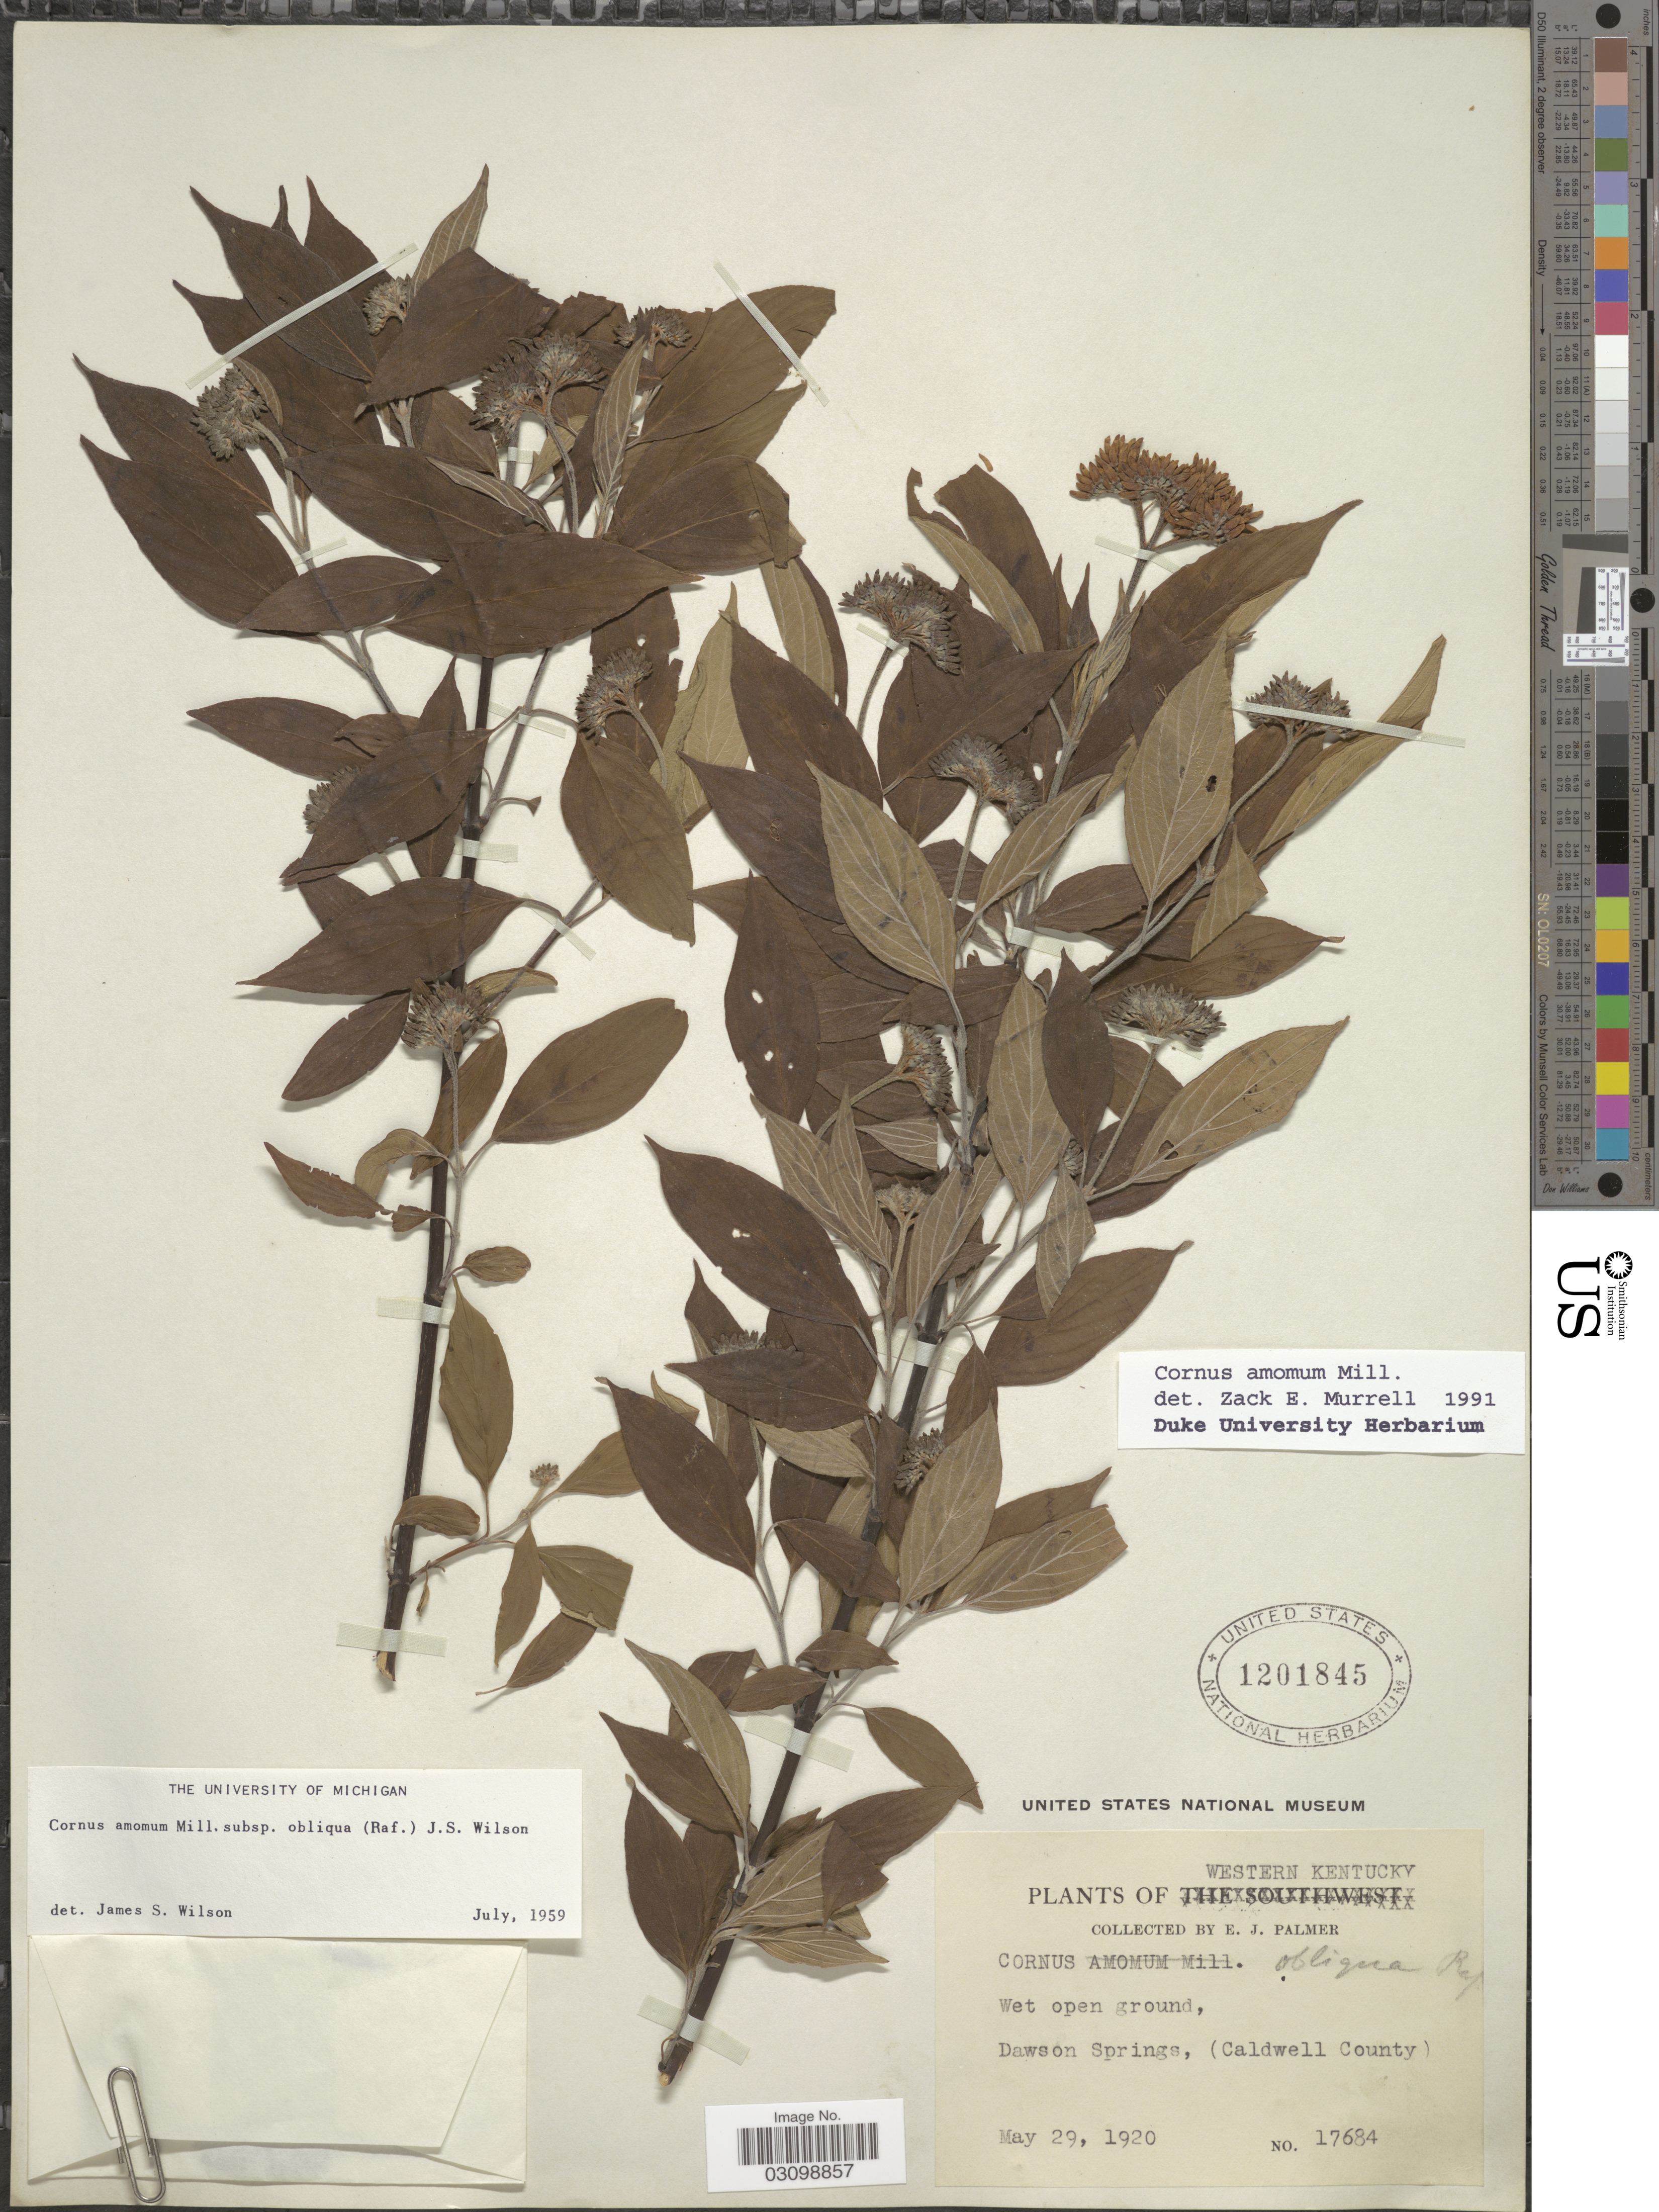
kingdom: Plantae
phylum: Tracheophyta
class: Magnoliopsida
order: Cornales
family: Cornaceae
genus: Cornus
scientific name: Cornus amomum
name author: Mill.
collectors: E. J. Palmer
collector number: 17684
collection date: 1920-05-29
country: United States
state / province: Kentucky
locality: Western Kentucky. Dawson Springs, (Caldwell County).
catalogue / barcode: US 1201845